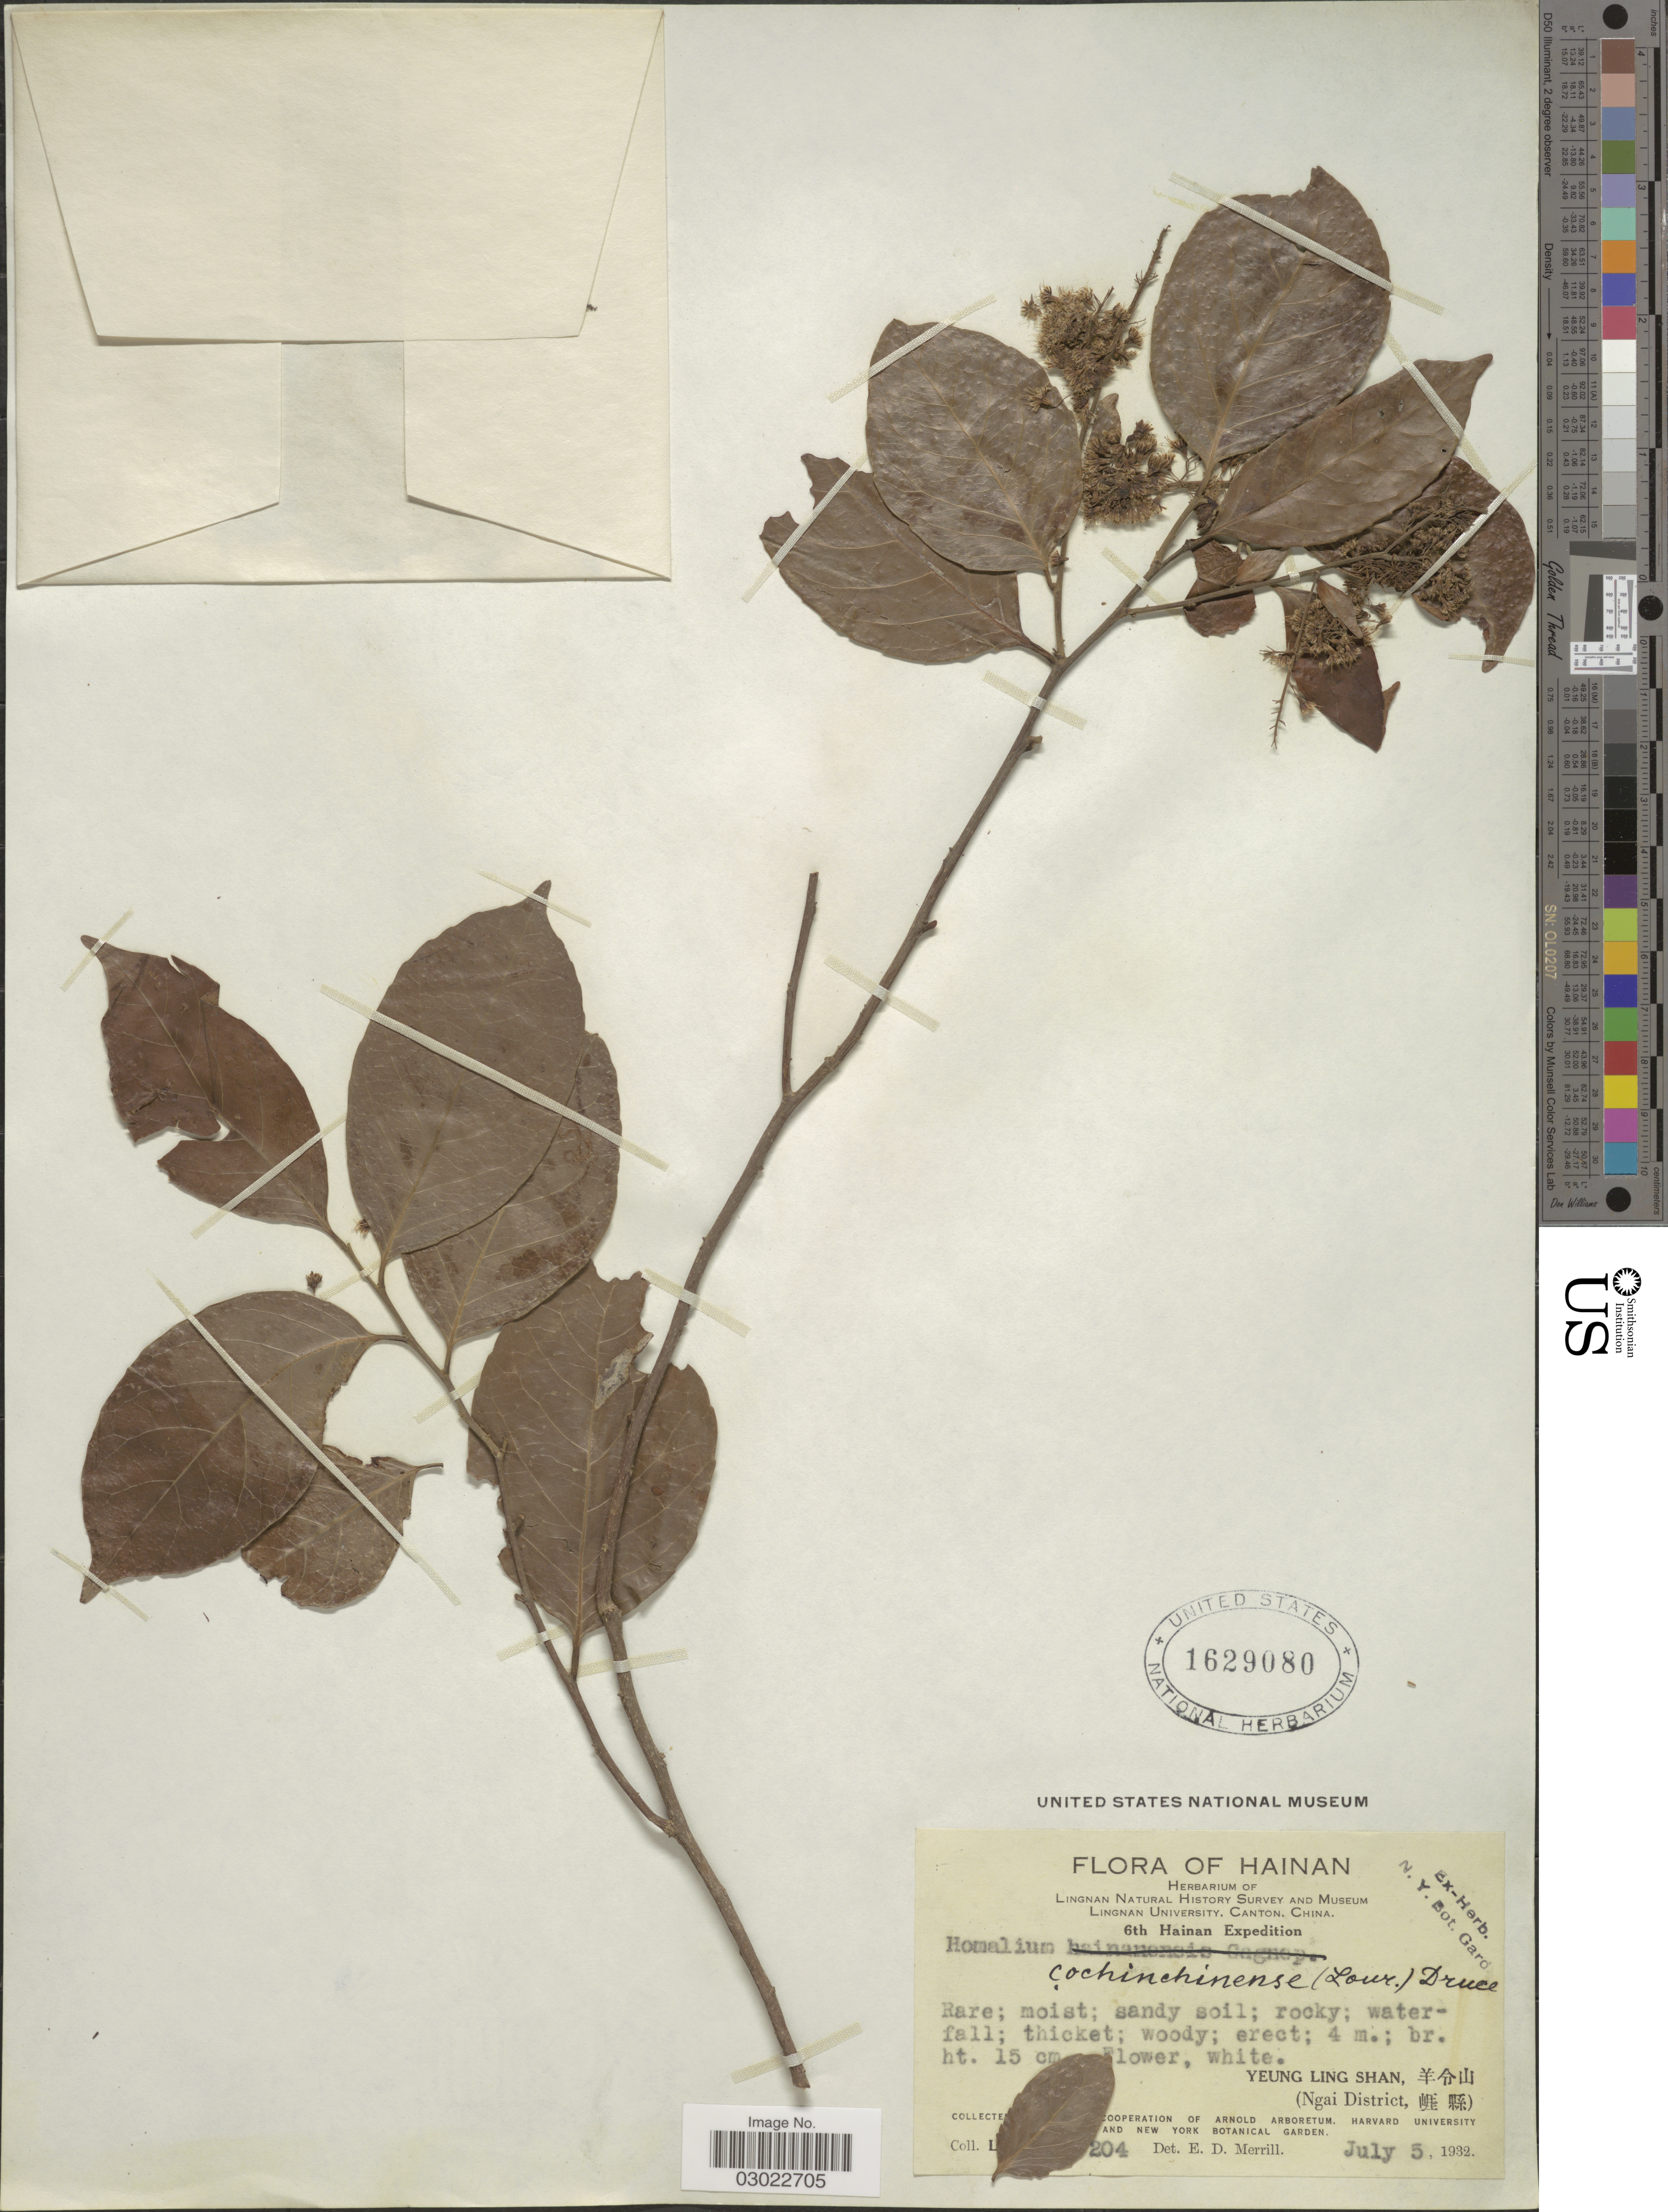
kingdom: Plantae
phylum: Tracheophyta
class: Magnoliopsida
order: Malpighiales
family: Salicaceae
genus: Homalium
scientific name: Homalium cochinchinensis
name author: (Lour.) Druce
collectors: S. K. Lau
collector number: !204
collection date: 1932-07-05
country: China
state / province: Hainan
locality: Yeung Ling Shan (Ngai District).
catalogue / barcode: US 1629080